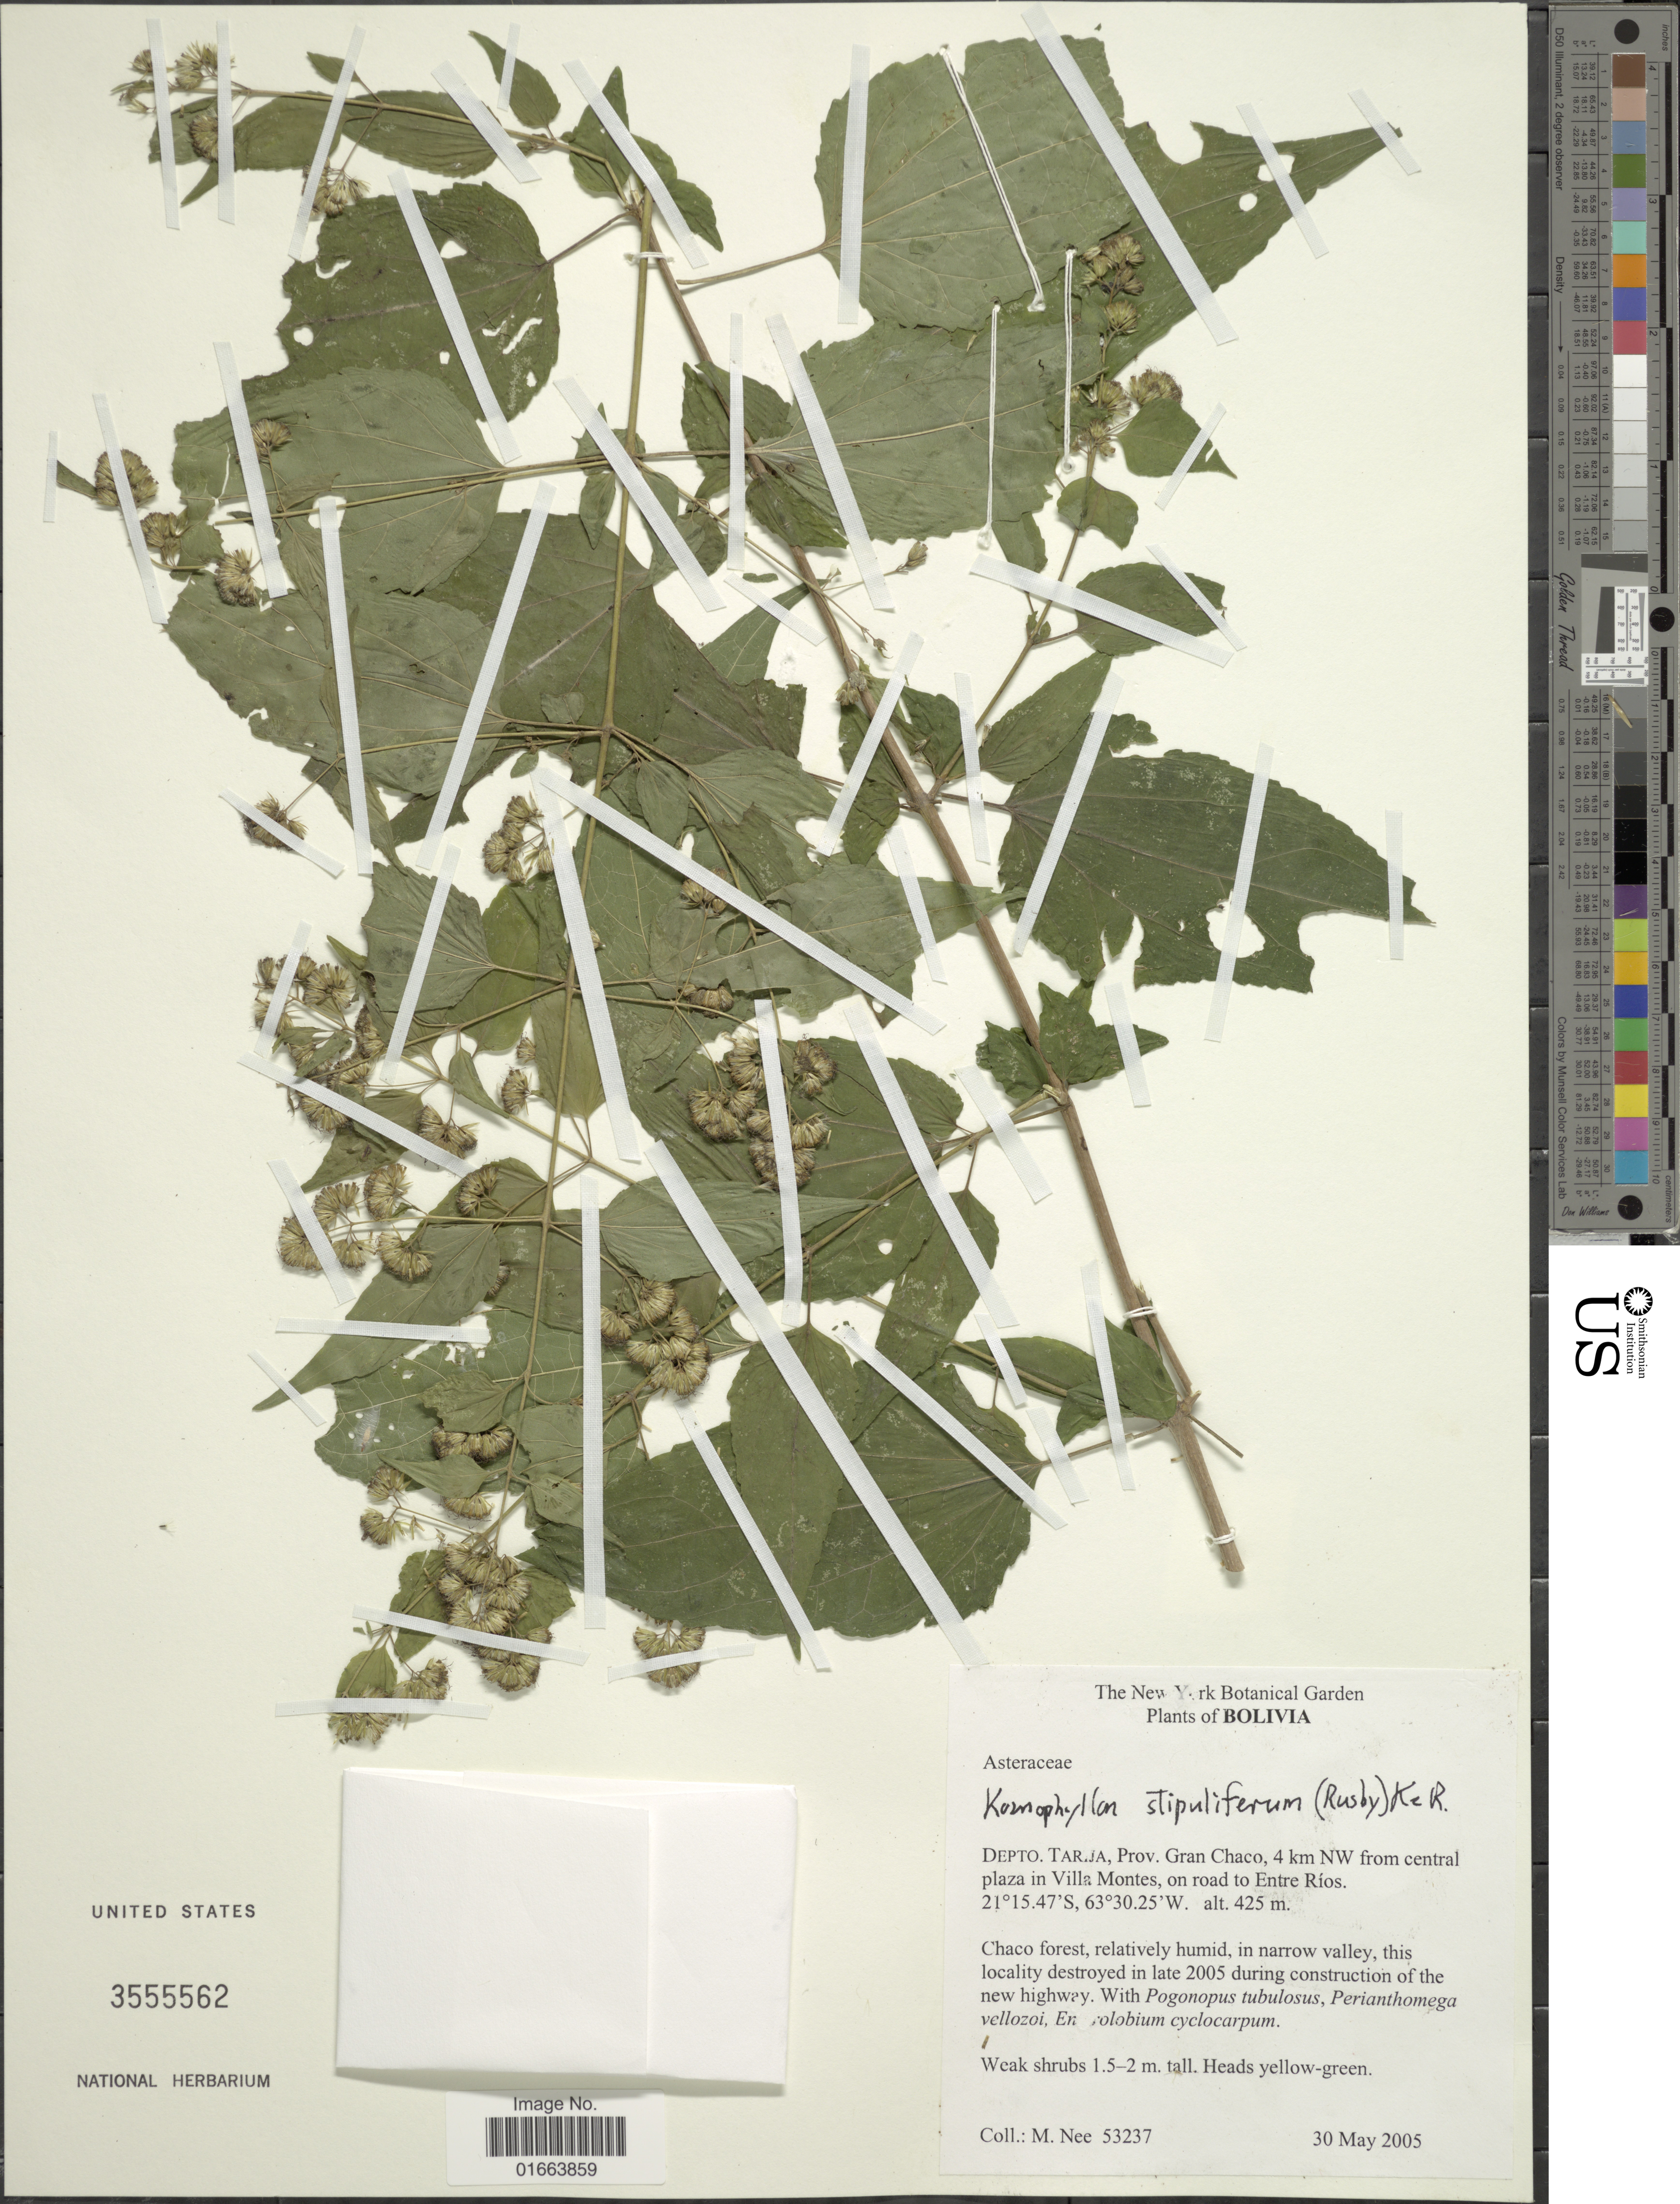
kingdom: Plantae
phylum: Tracheophyta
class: Magnoliopsida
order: Asterales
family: Asteraceae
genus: Koanophyllon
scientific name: Koanophyllon stipulifera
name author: (Rusby) R.M. King & H. Rob.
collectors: M. Nee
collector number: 53237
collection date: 2005-05-30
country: Bolivia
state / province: Tarija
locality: Prov. Gran Chaco, 4 km NW from central plaza in Villa Montes, on road to Entre Ríos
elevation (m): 425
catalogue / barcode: US 3555562